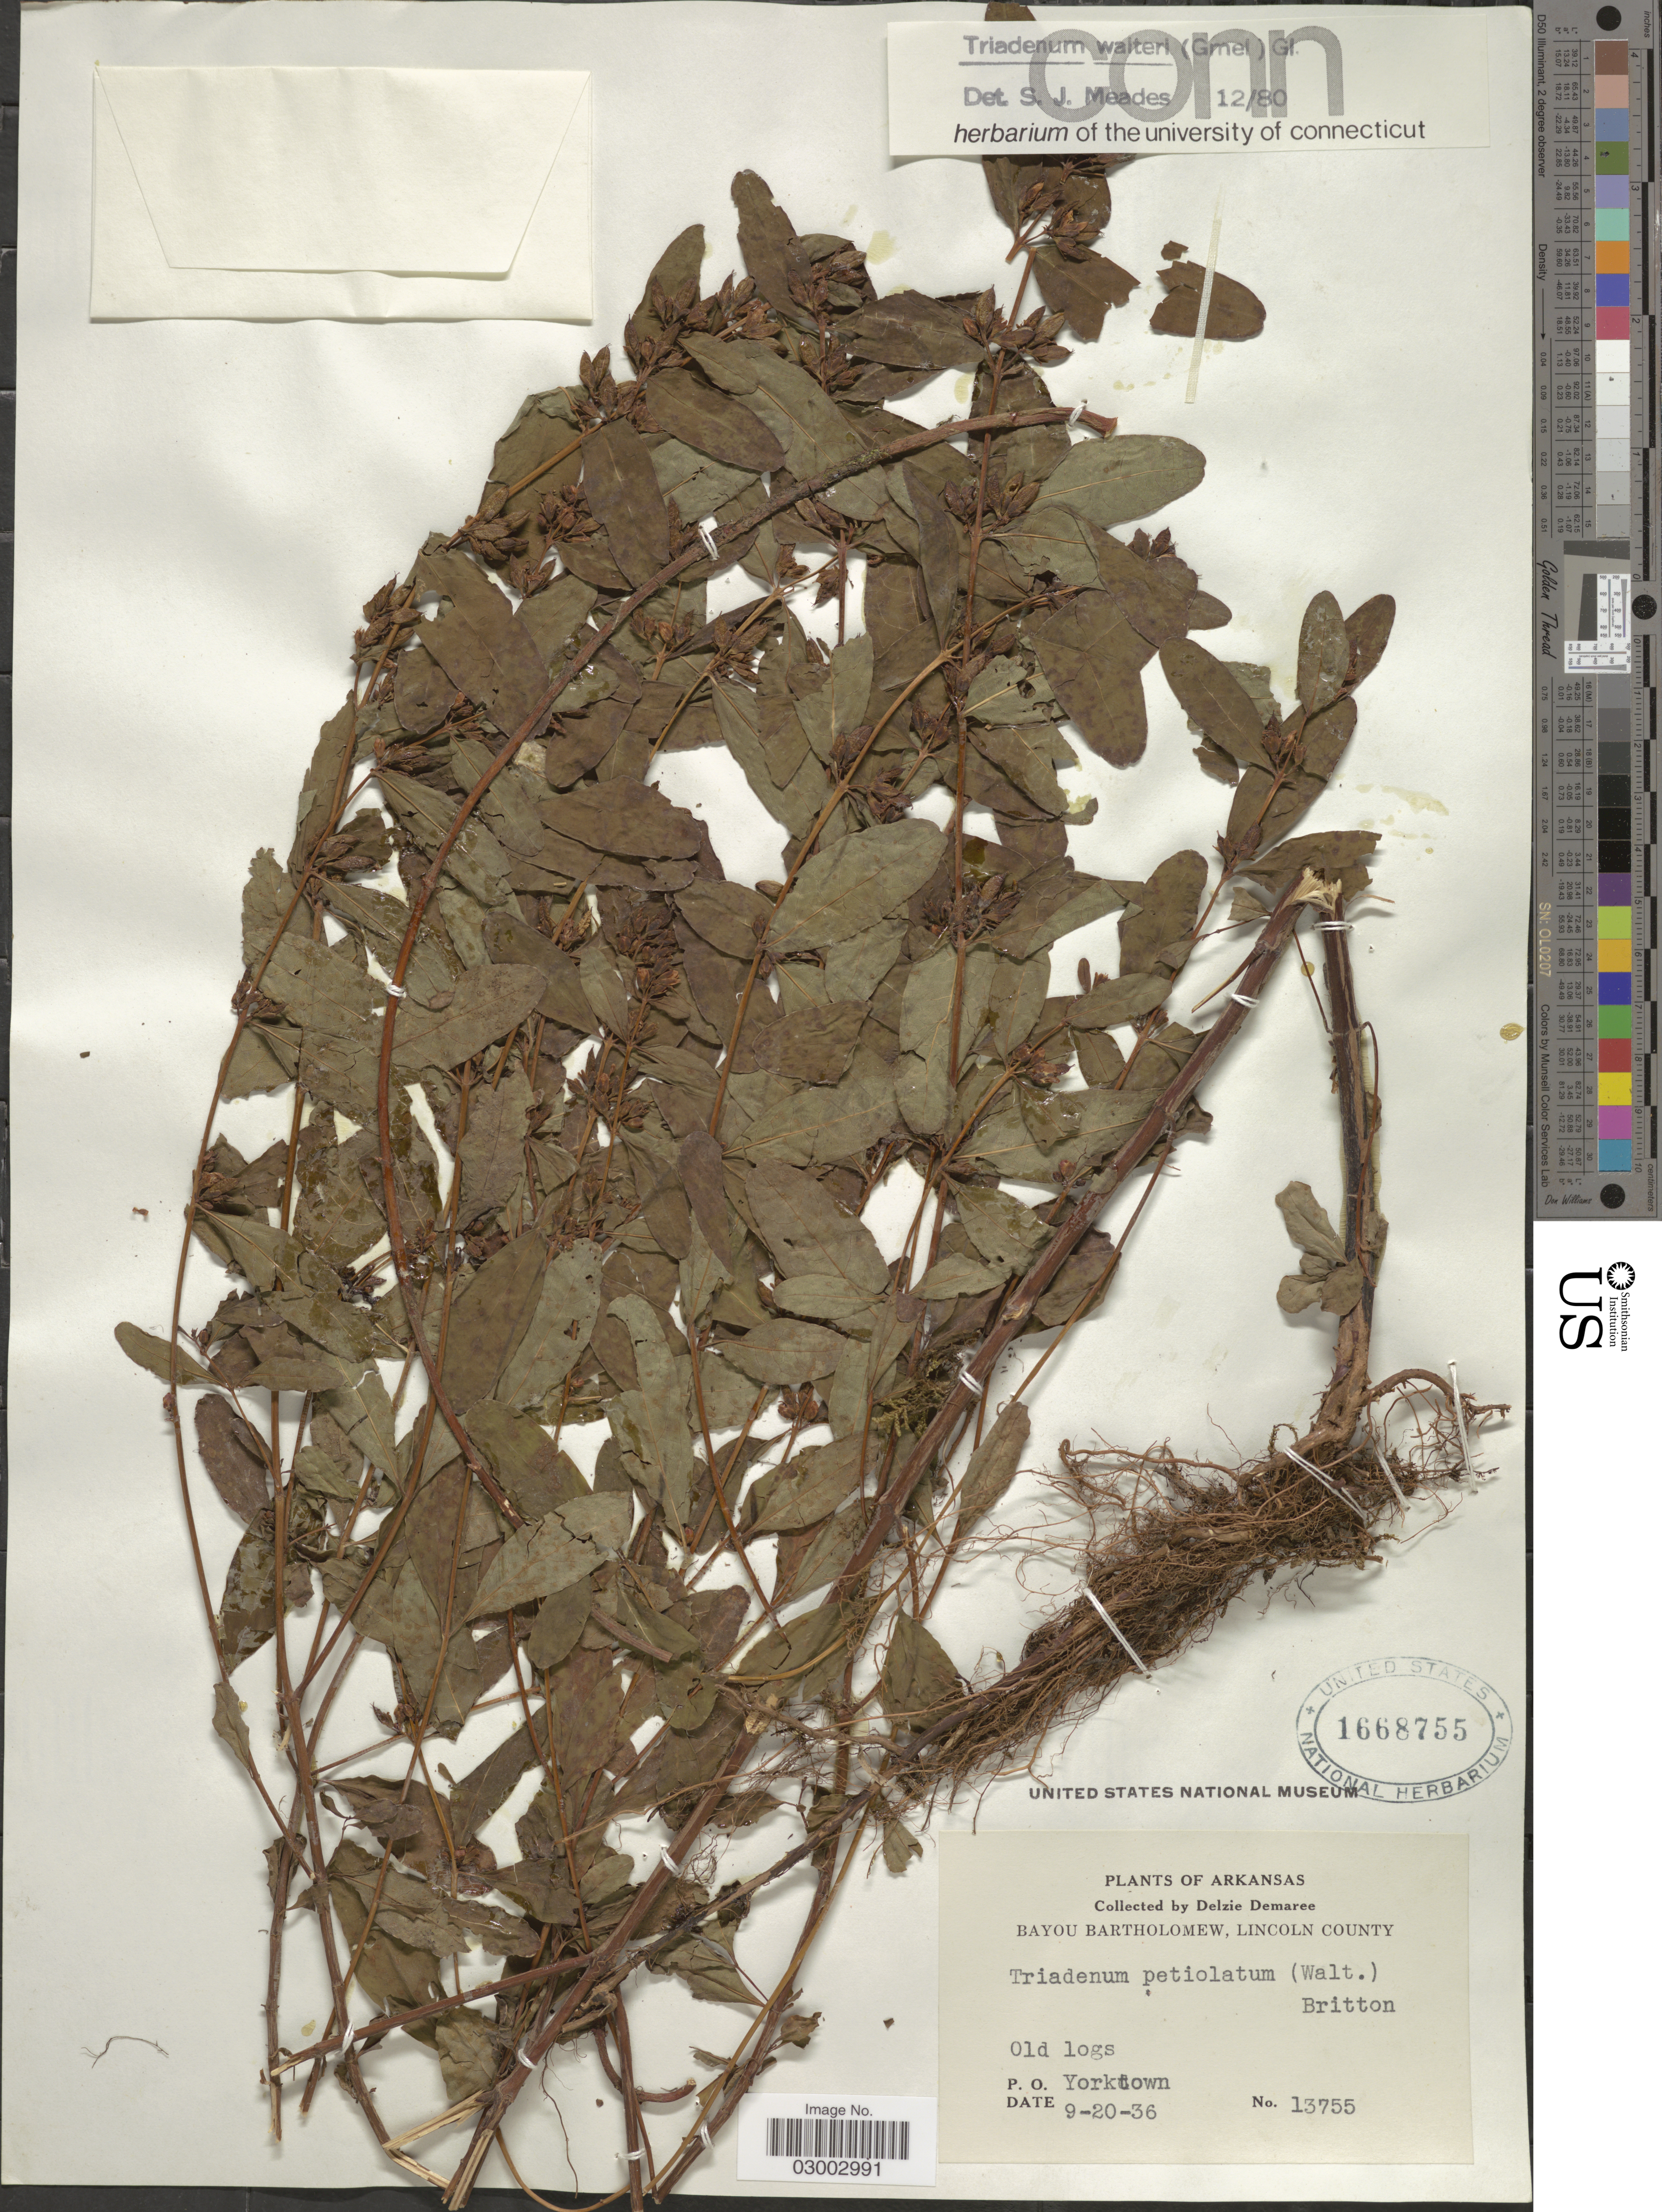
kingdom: Plantae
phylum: Tracheophyta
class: Magnoliopsida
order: Malpighiales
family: Hypericaceae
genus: Hypericum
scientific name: Hypericum walteri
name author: J.F. Gmel.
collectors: D. Demaree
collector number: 13755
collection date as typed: Transcribed d/m/y: 20/9/36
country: United States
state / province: Arkansas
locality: Bayou Bartholomew, Lincoln County. Old logs. P. O. Yorktown.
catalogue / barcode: US 1668755